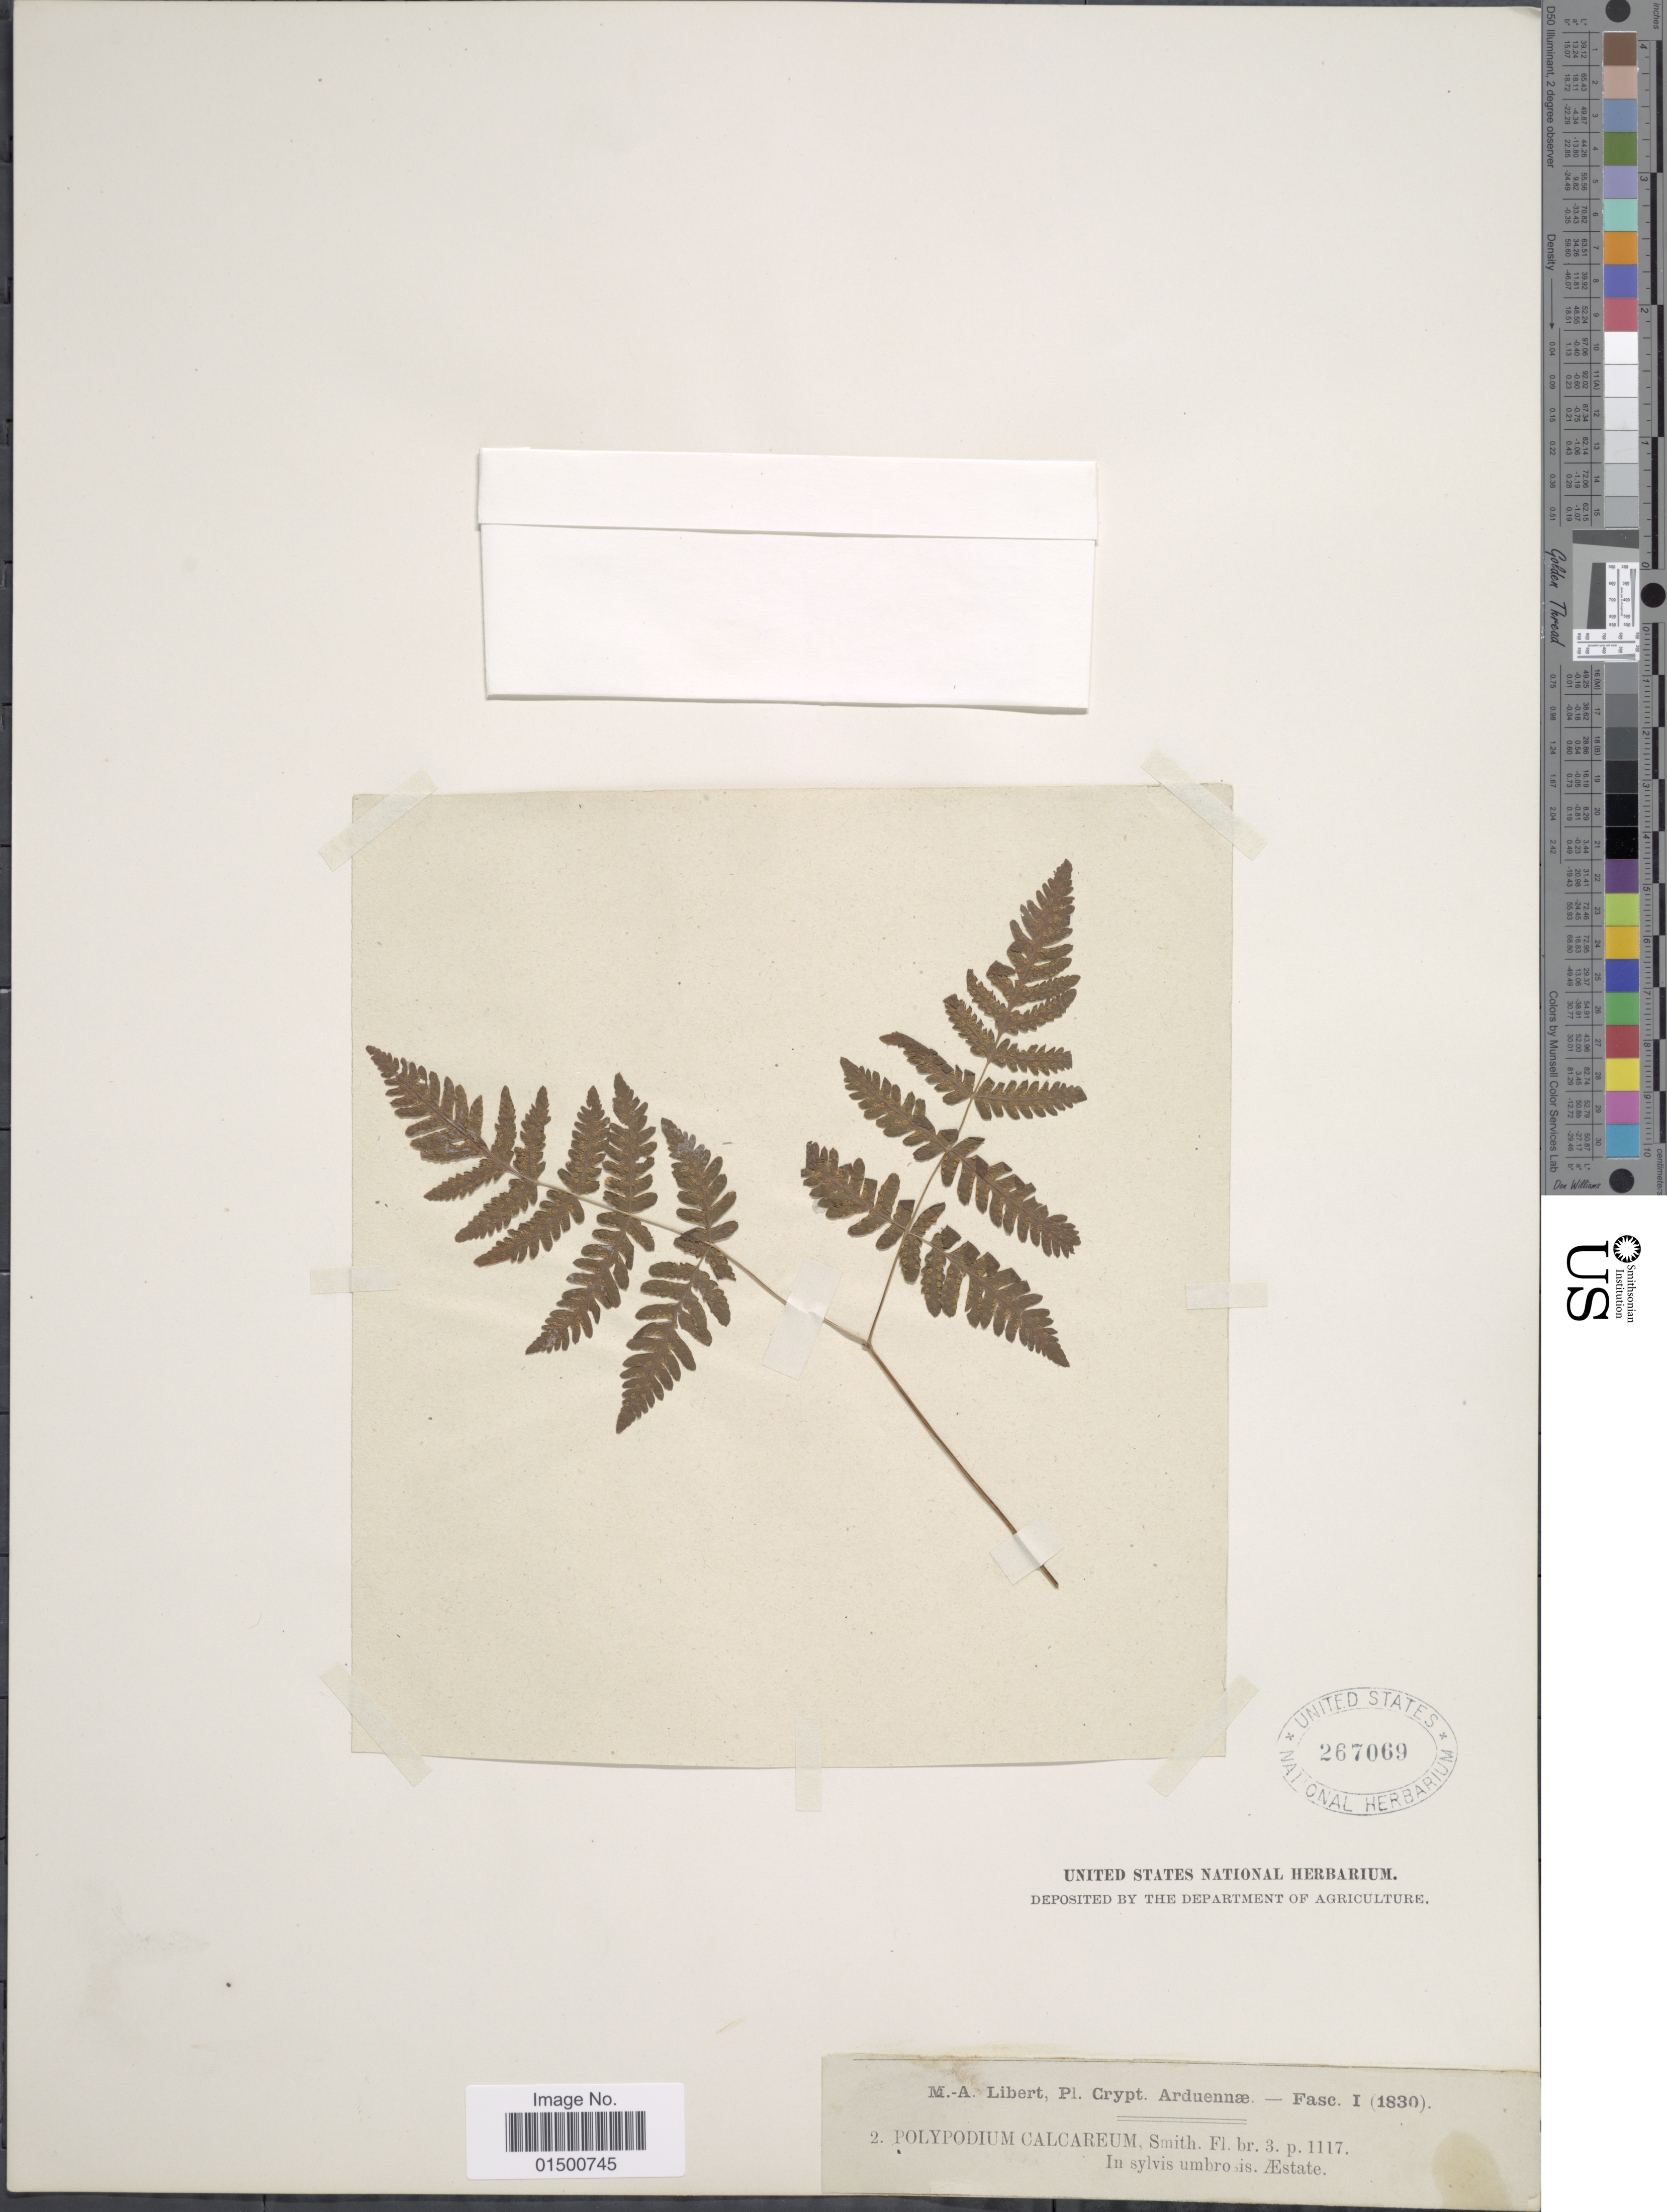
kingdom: Plantae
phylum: Tracheophyta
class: Polypodiopsida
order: Polypodiales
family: Cystopteridaceae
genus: Gymnocarpium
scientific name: Gymnocarpium robertianum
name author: (Hoffm.) Newman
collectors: M. Libert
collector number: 1117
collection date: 1830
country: France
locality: In sylvis umbrosis Aestate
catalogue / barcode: US 267069